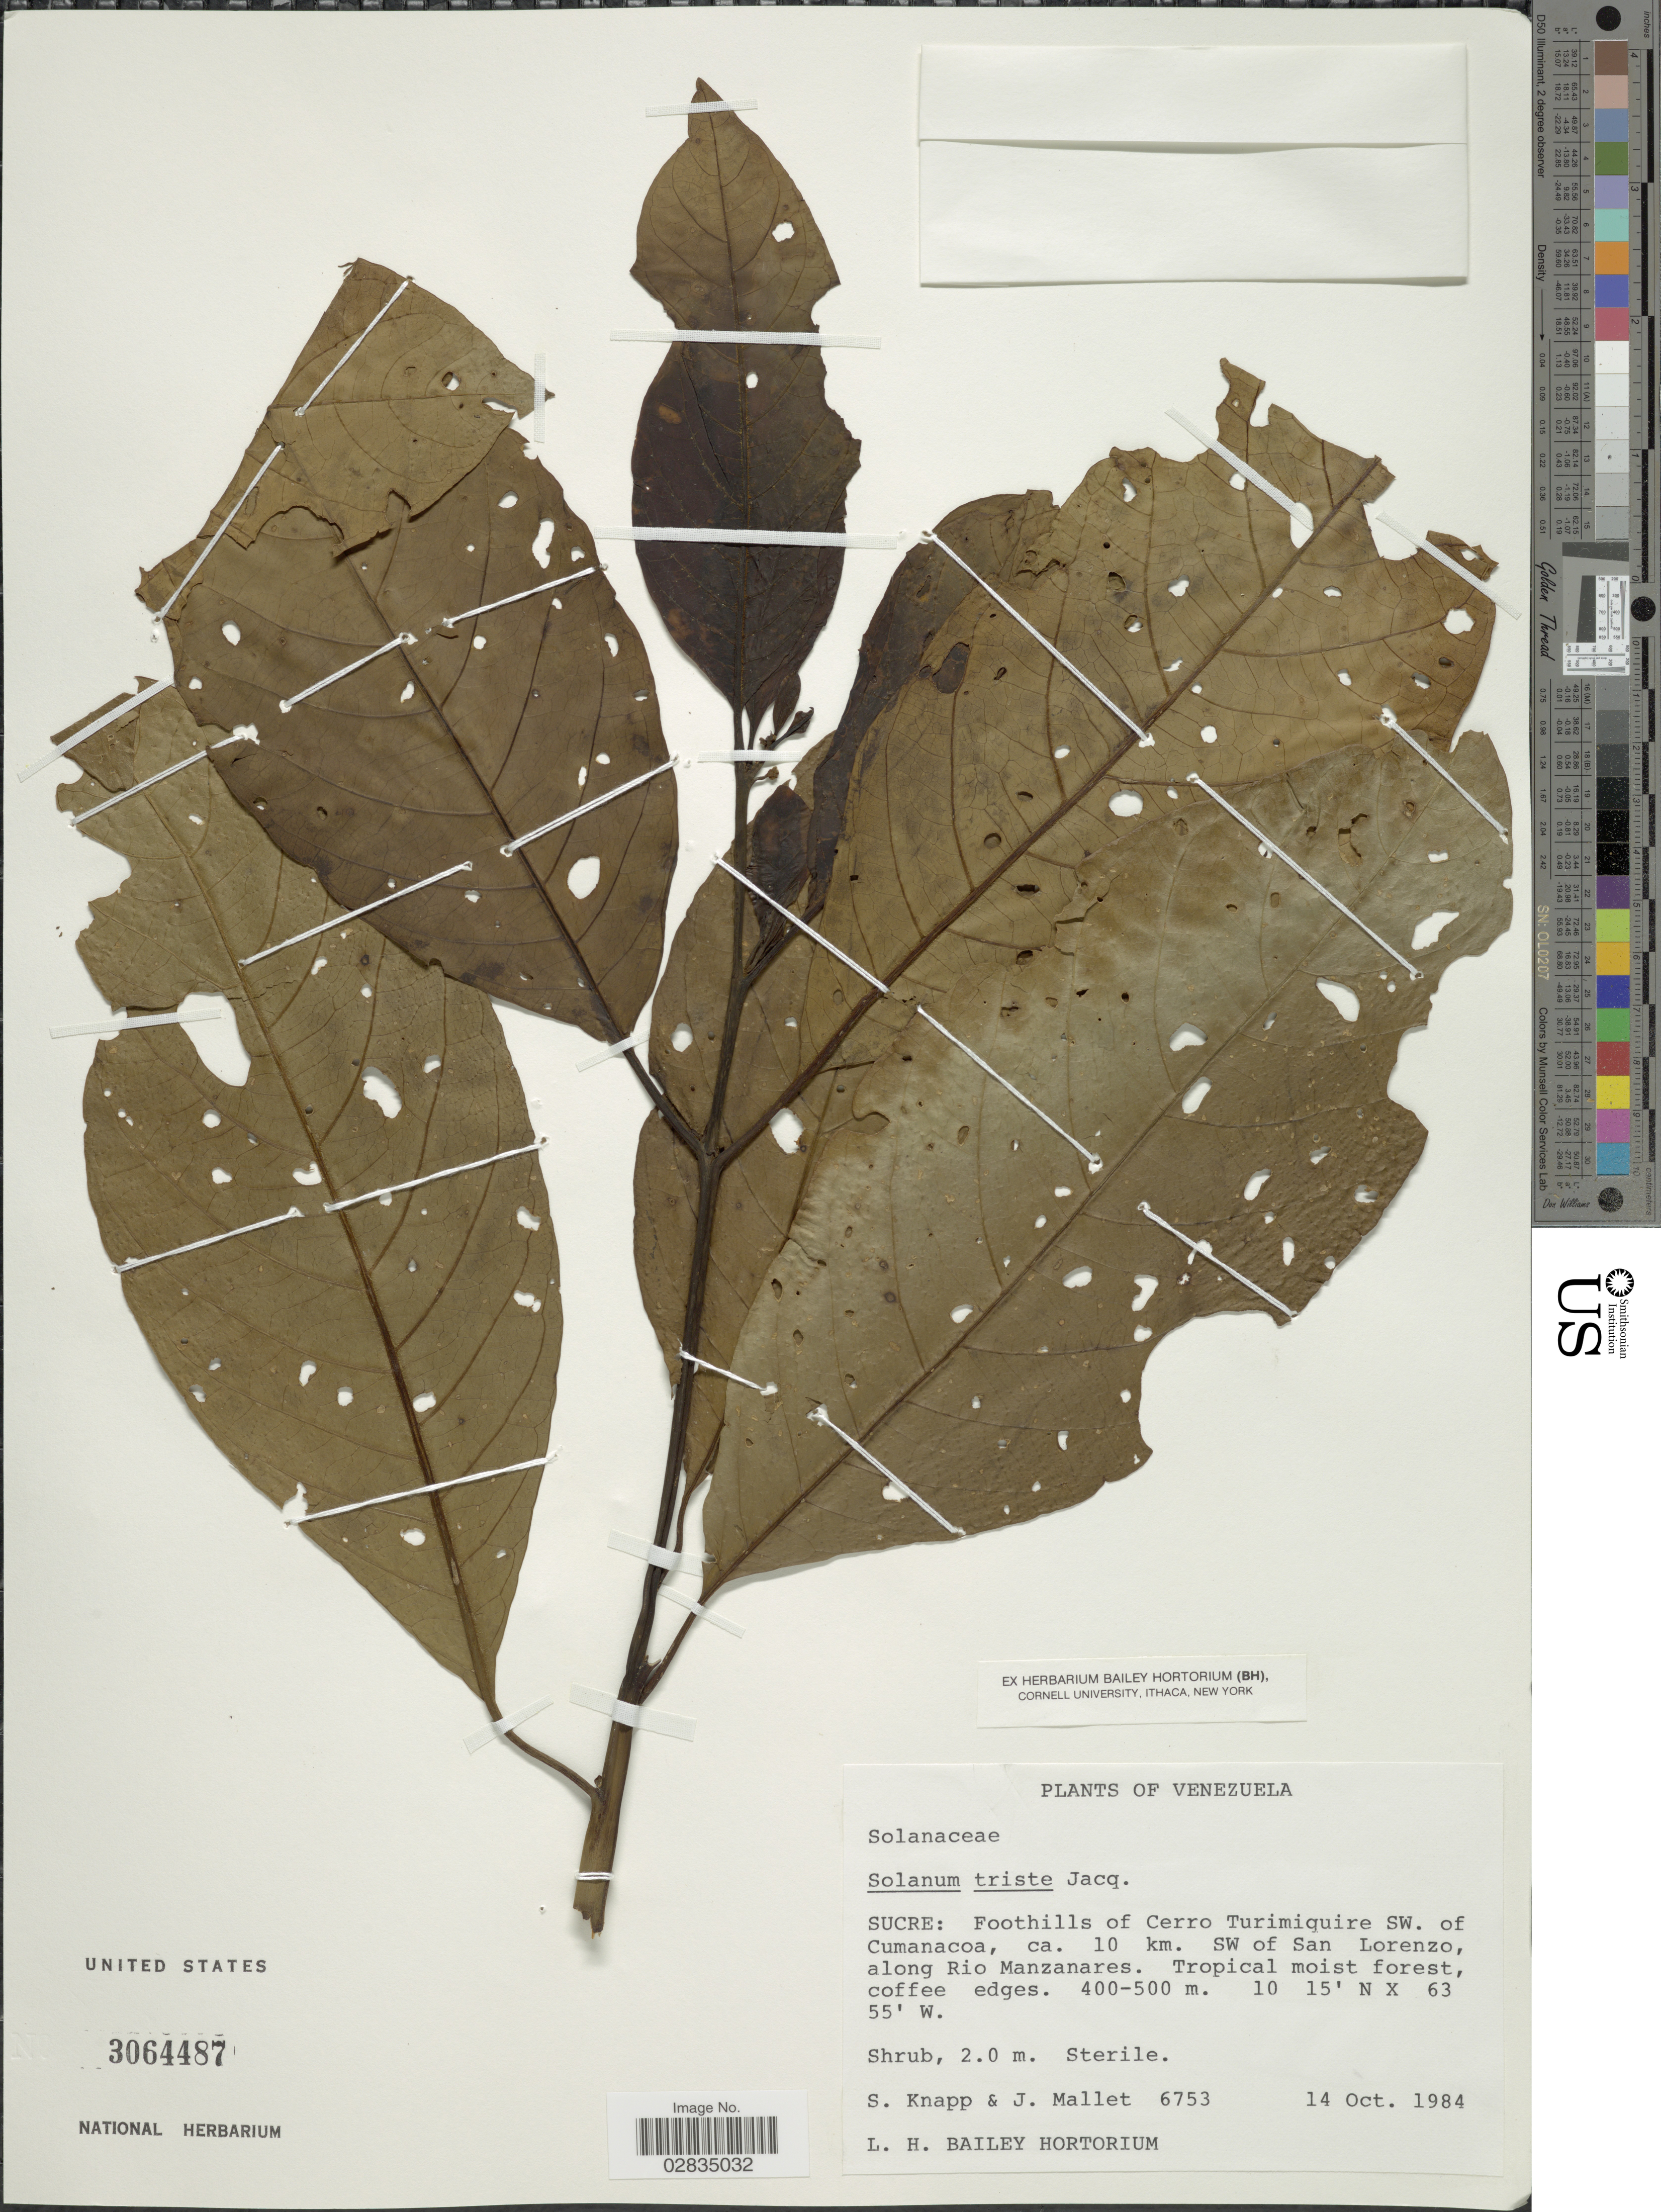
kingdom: Plantae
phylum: Tracheophyta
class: Magnoliopsida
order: Solanales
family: Solanaceae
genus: Solanum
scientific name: Solanum triste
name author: Jacq.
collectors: S. Knapp & J. Mallet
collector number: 6753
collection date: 1984-10-14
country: Venezuela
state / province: Sucre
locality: Foothills of Cerro Turimiquire SW. of Cumanacoa, ca. 10 km. SW of San Lorenzo, along Rio Manzanares.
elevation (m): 400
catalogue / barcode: US 3064487